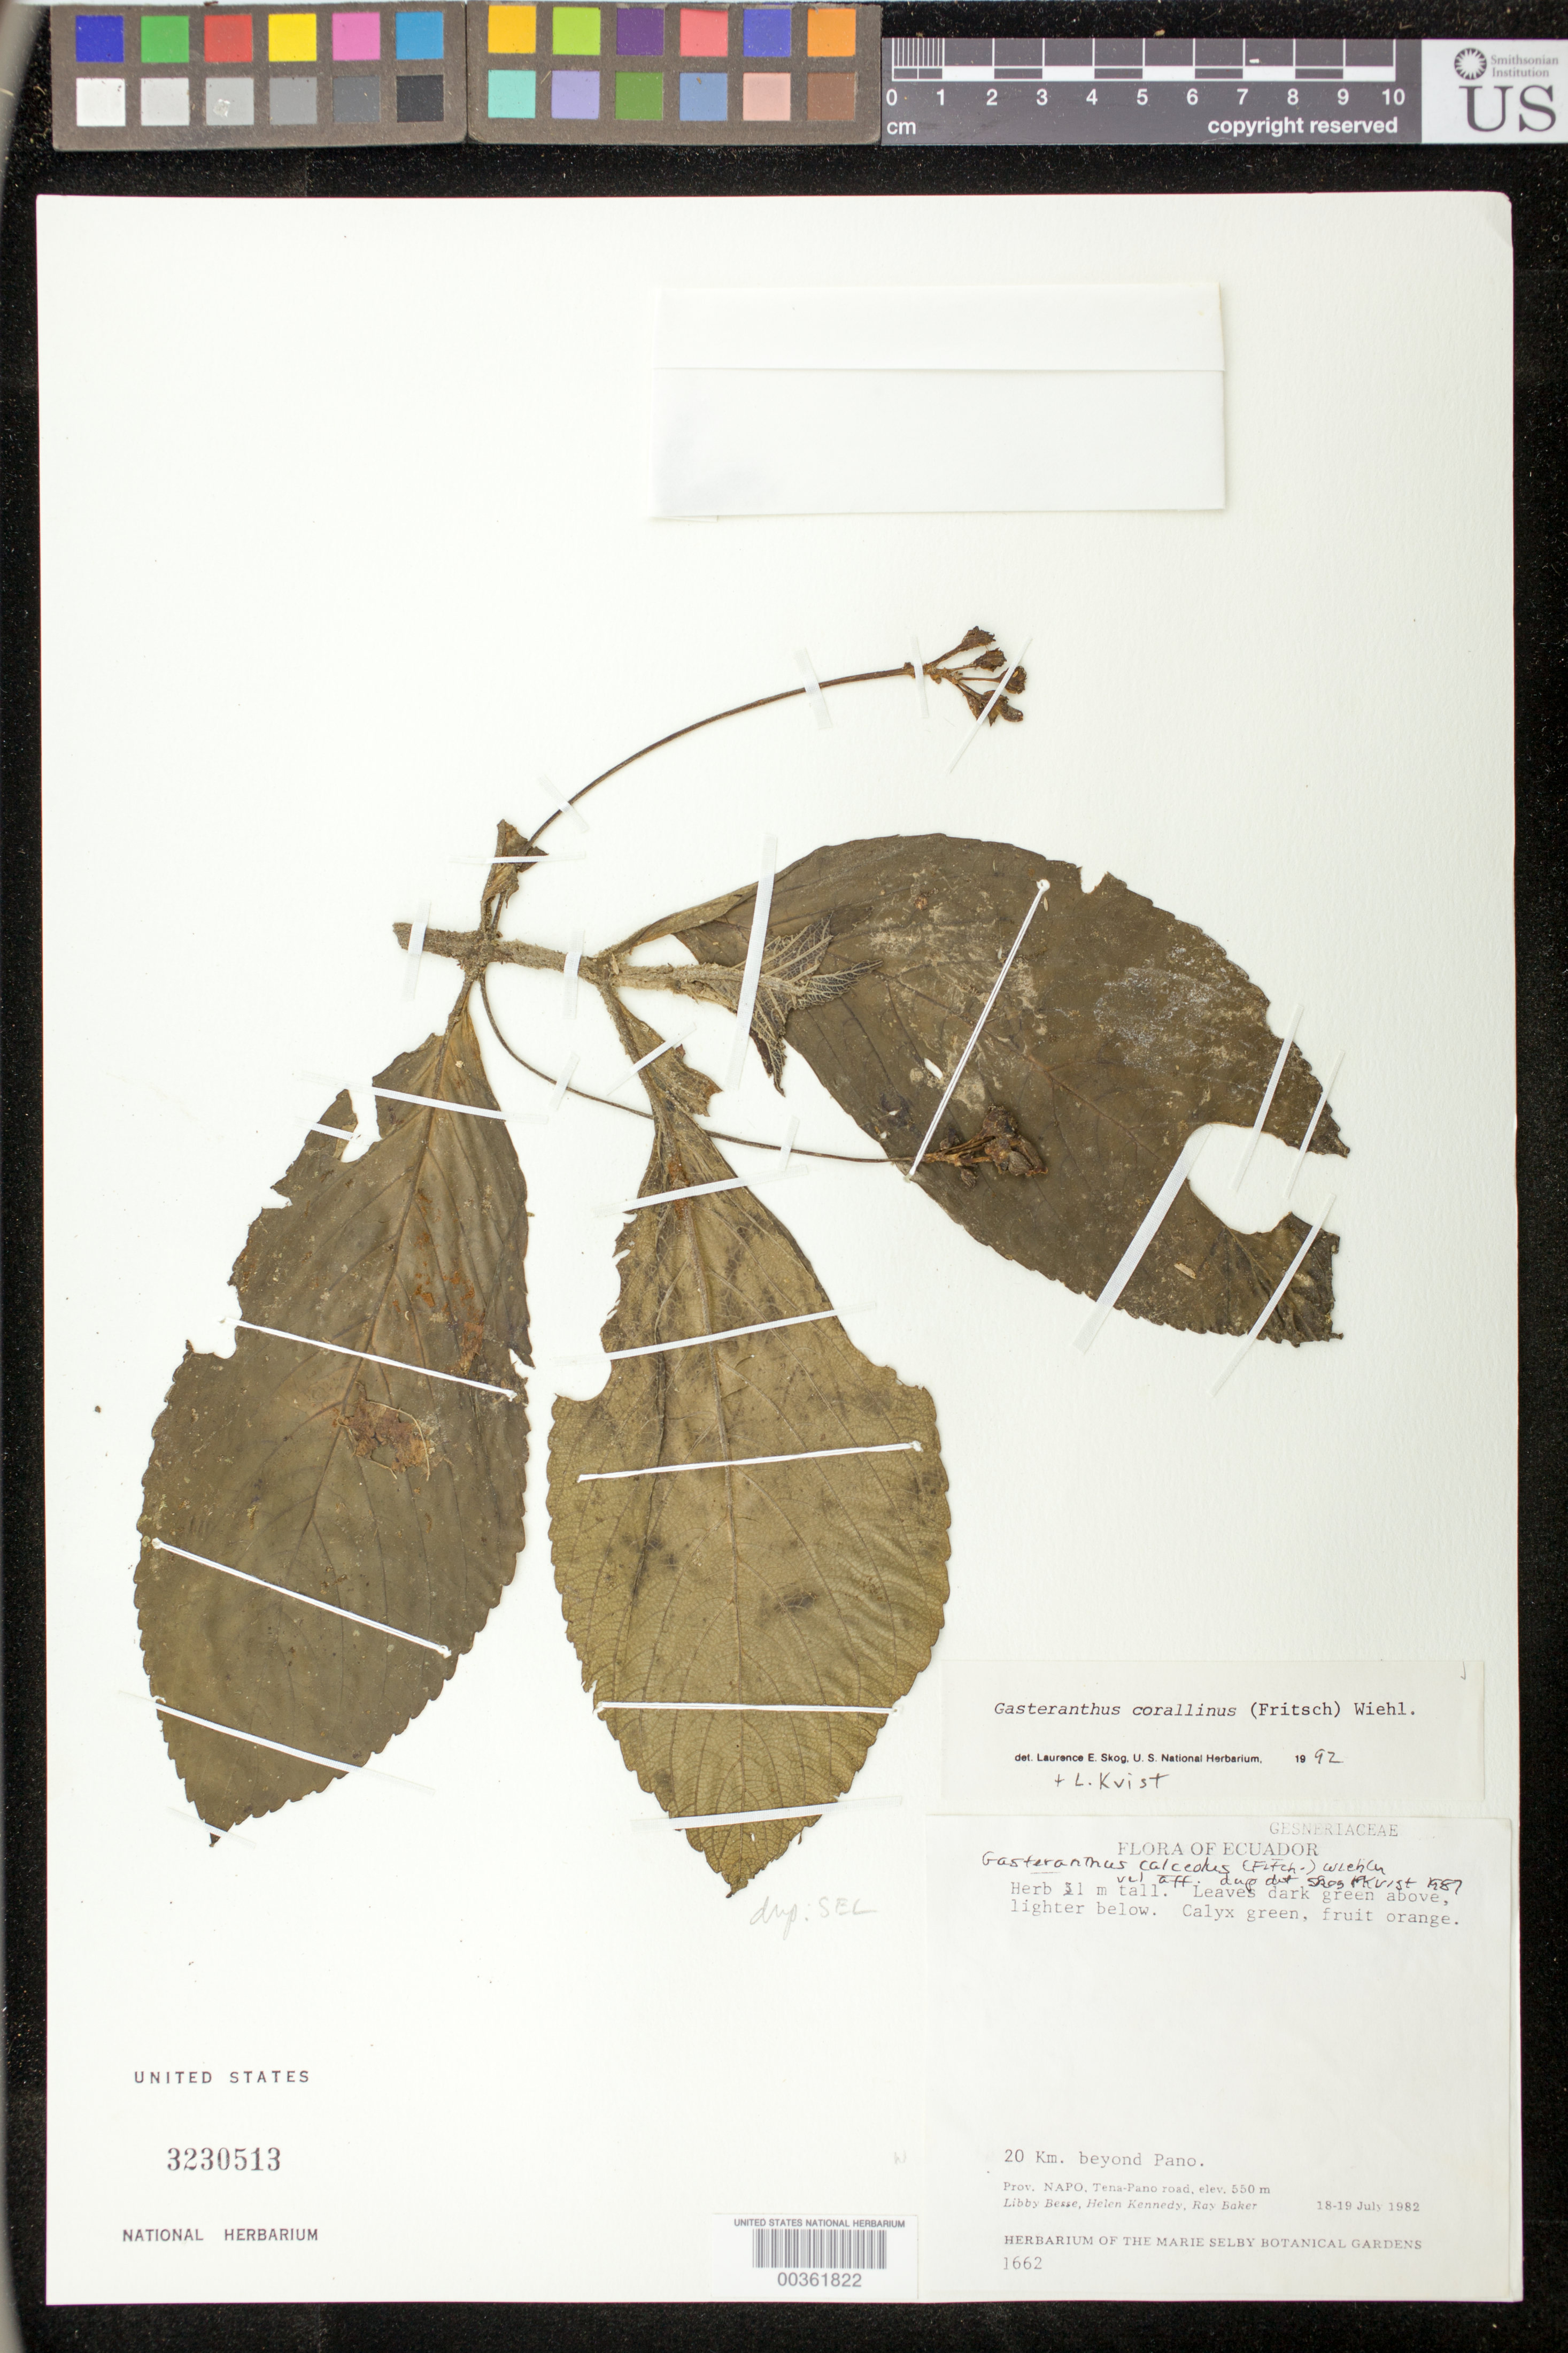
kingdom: Plantae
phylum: Tracheophyta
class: Magnoliopsida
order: Lamiales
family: Gesneriaceae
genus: Gasteranthus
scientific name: Gasteranthus corallinus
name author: (Fritsch) Wiehler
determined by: Skog, Laurence E.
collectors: L. Besse, H. Kennedy & R. Baker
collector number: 1662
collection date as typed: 18-19 Jul 1982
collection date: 1982-07-18/1982-07-19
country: Ecuador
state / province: Napo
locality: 20 km. beyond Pano, Tena-Pano road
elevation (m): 550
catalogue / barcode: US 3230513